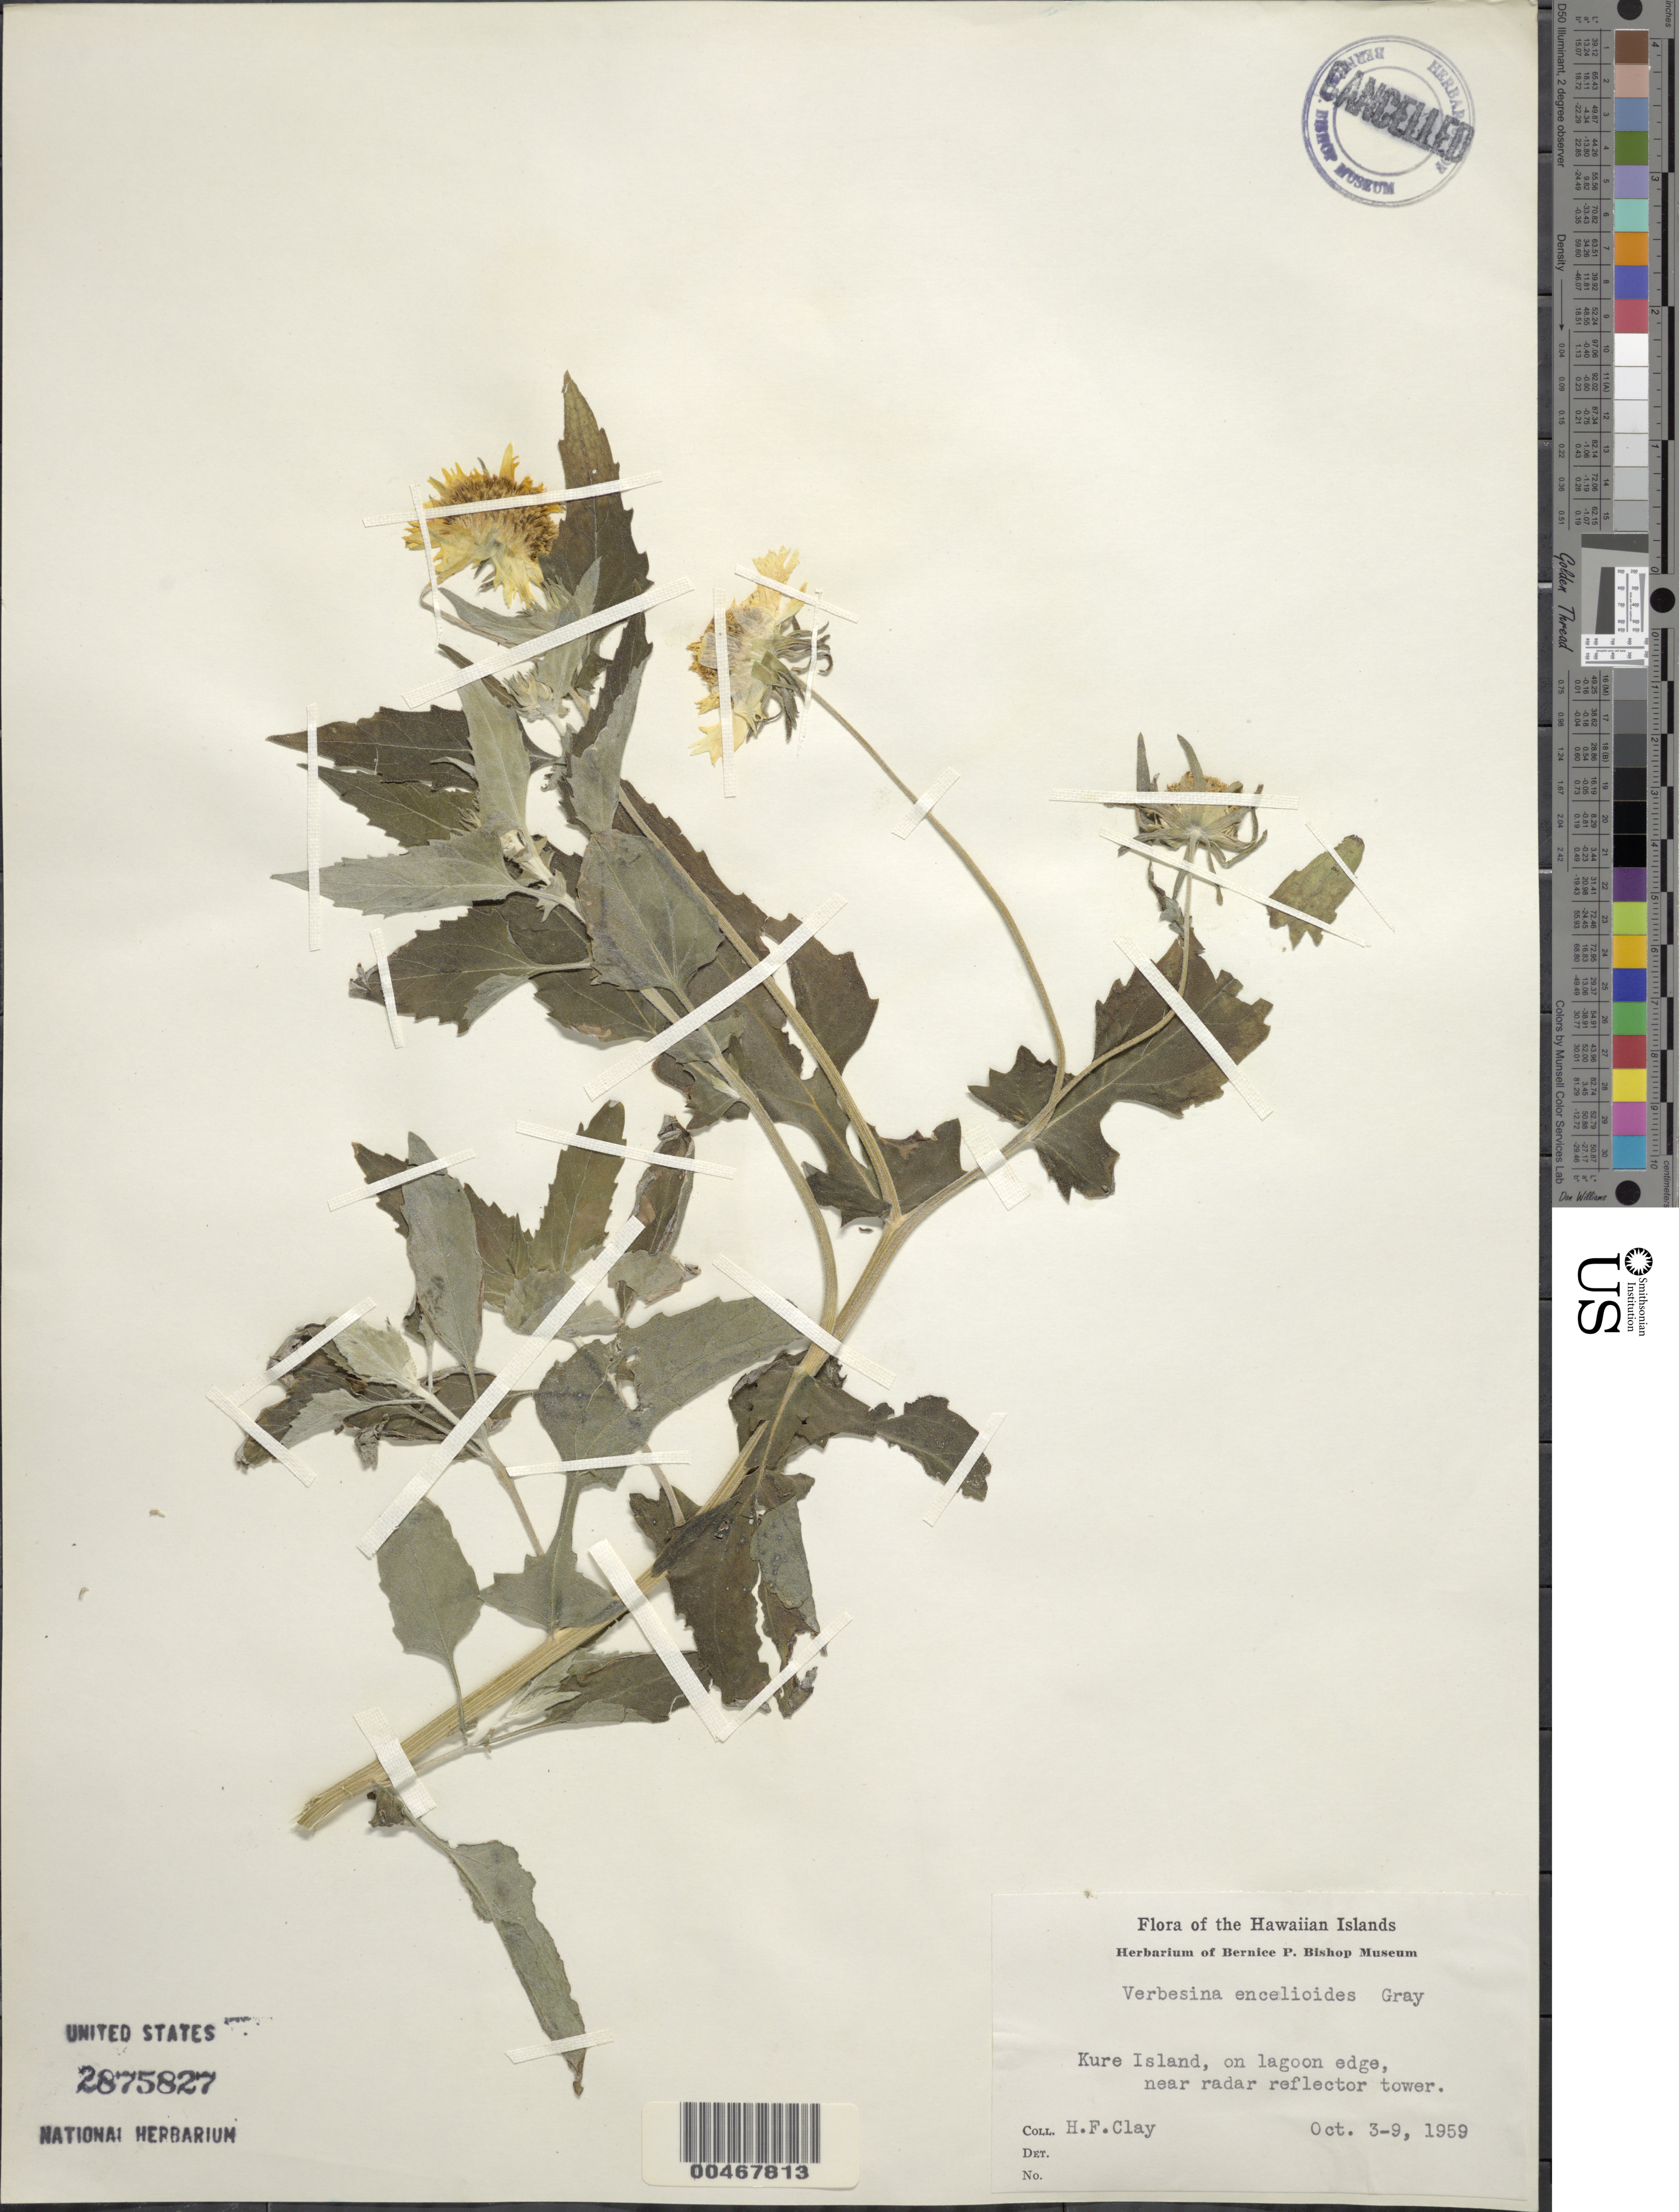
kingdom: Plantae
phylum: Tracheophyta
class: Magnoliopsida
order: Asterales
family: Asteraceae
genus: Verbesina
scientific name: Verbesina encelioides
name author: (Cav.) Benth. & Hook. ex A. Gray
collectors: H. Clay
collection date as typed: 3 Oct 1959 to 9 Oct 1959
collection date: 1959-10-03/1959-10-09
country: United States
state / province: Hawaii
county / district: Honolulu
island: Kure Atoll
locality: Kure Islet, on lagoon edge near radar reflector tower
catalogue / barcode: US 2875827